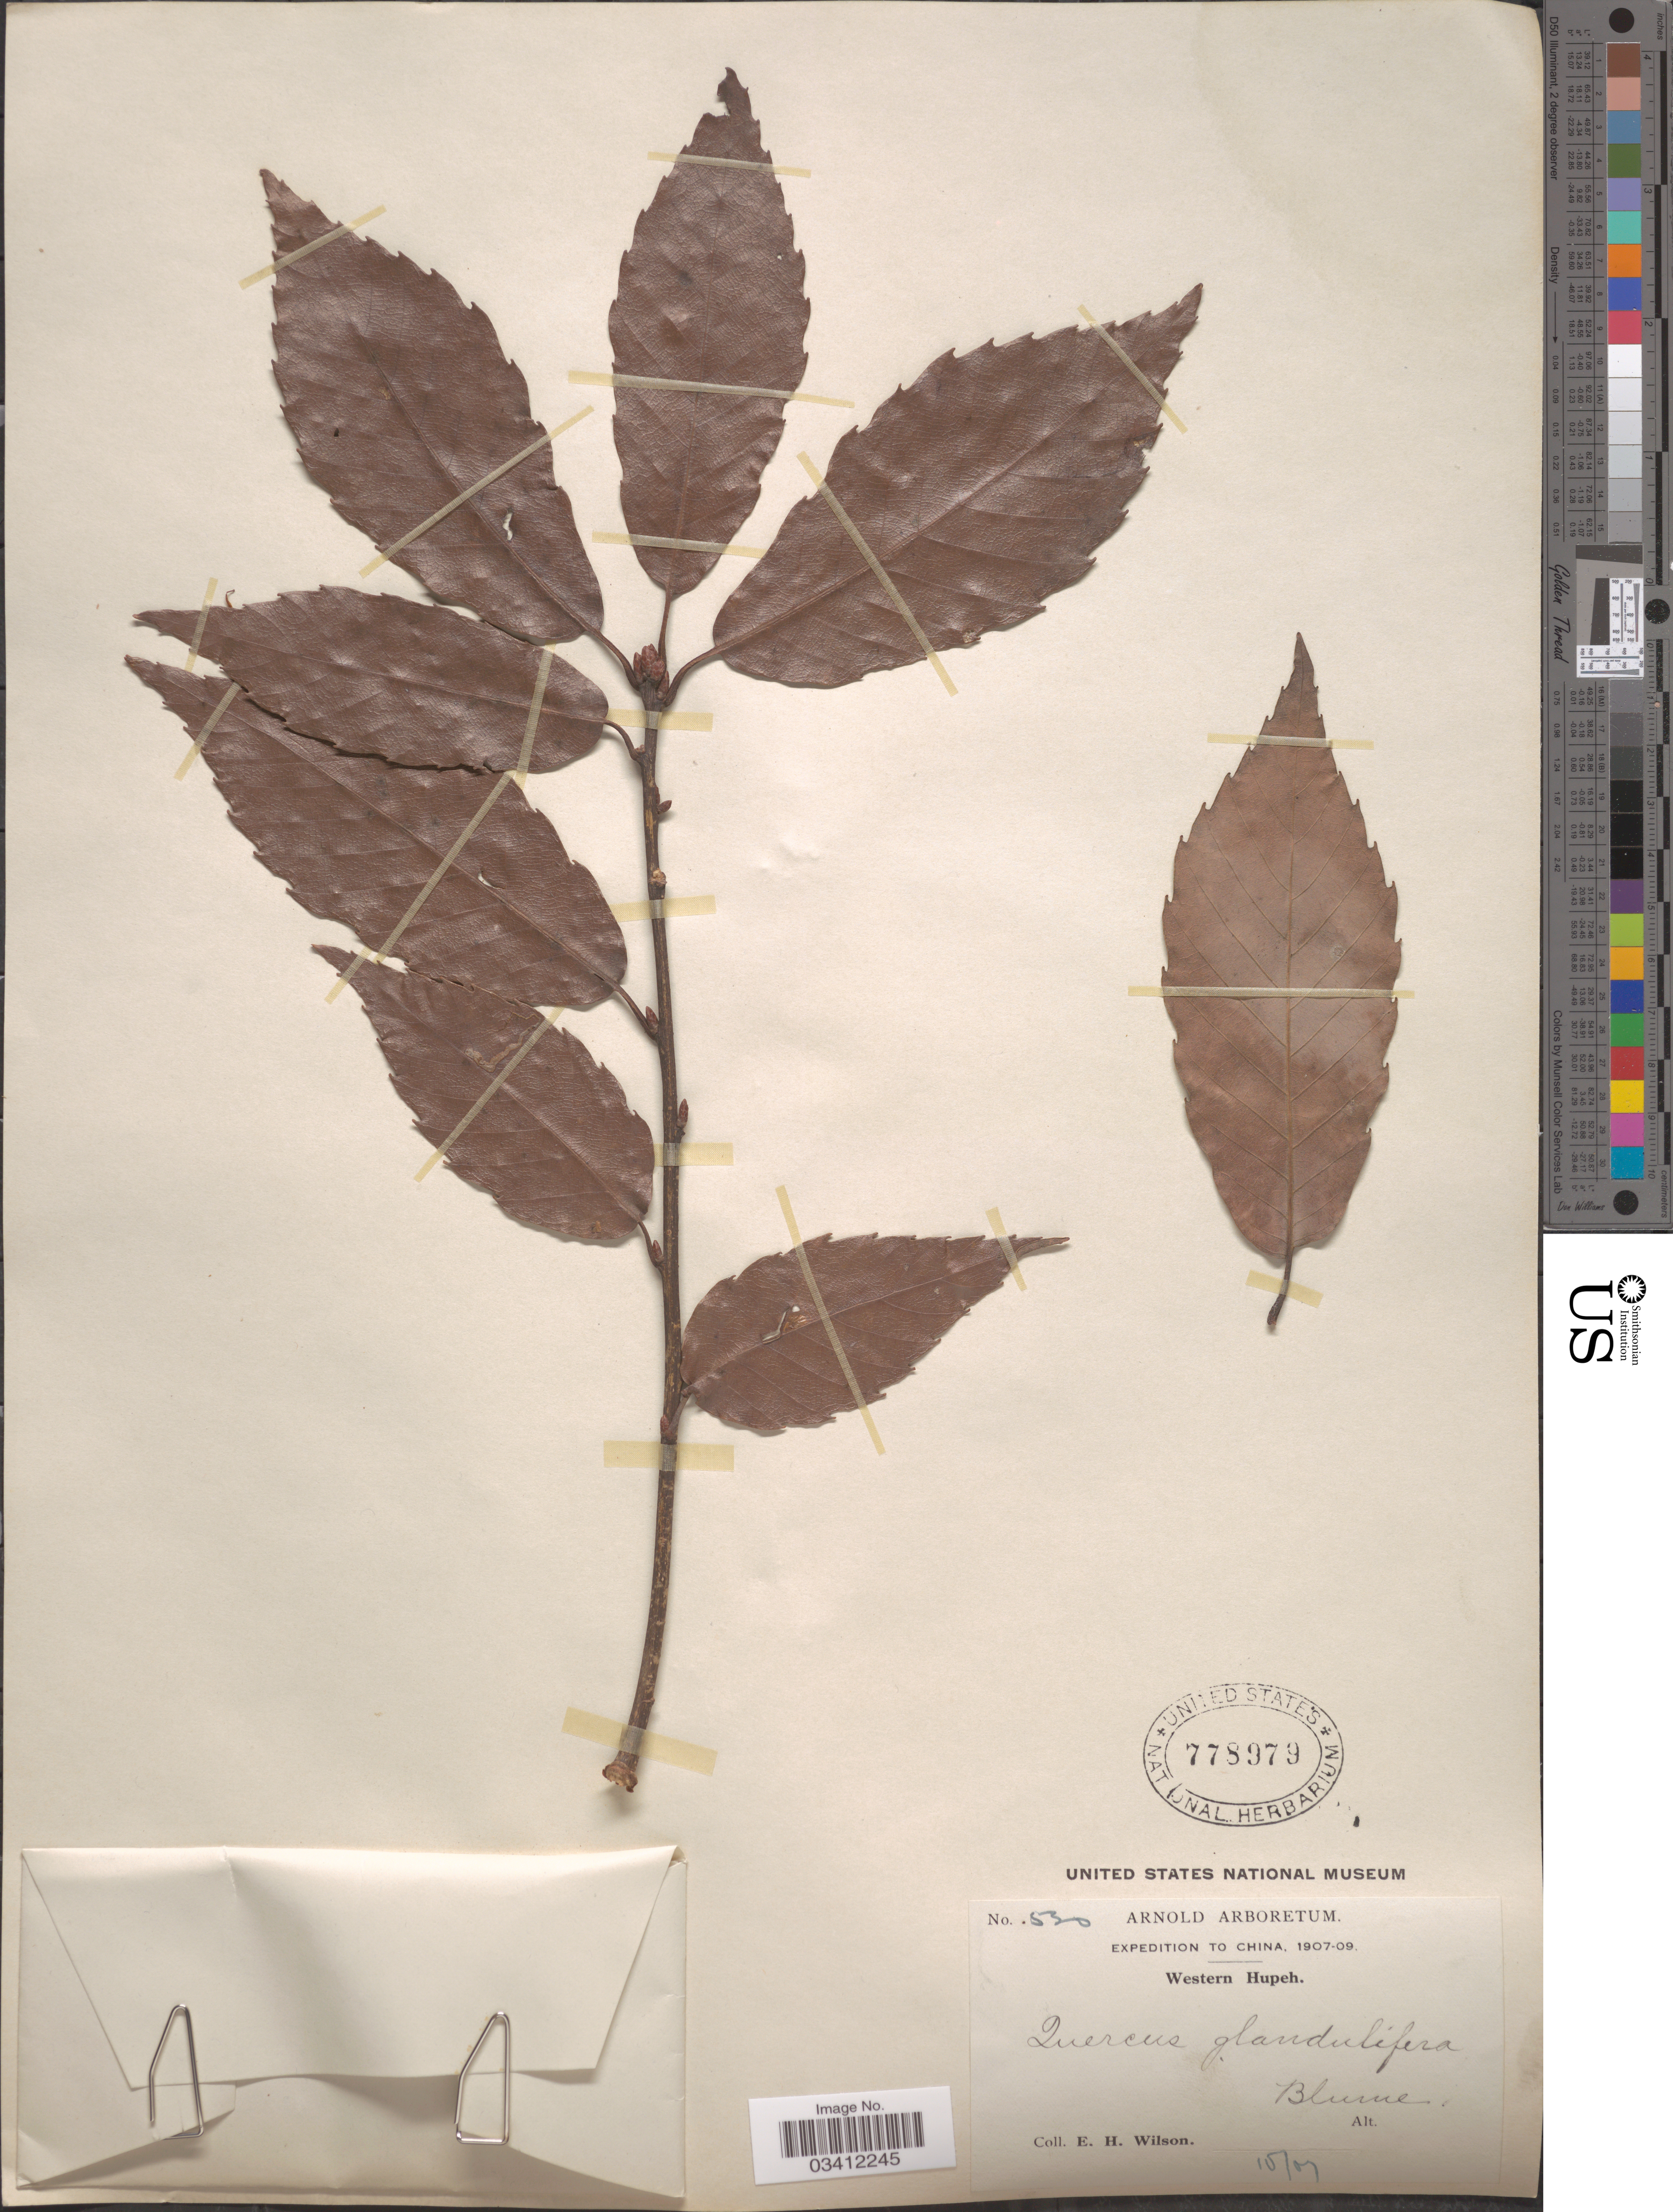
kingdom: Plantae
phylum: Tracheophyta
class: Magnoliopsida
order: Fagales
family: Fagaceae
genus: Quercus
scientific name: Quercus serrata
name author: Thunb.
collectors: E. Wilson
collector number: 530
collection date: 1907-10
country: China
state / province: Hubei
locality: Western Hupeh.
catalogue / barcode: US 778979